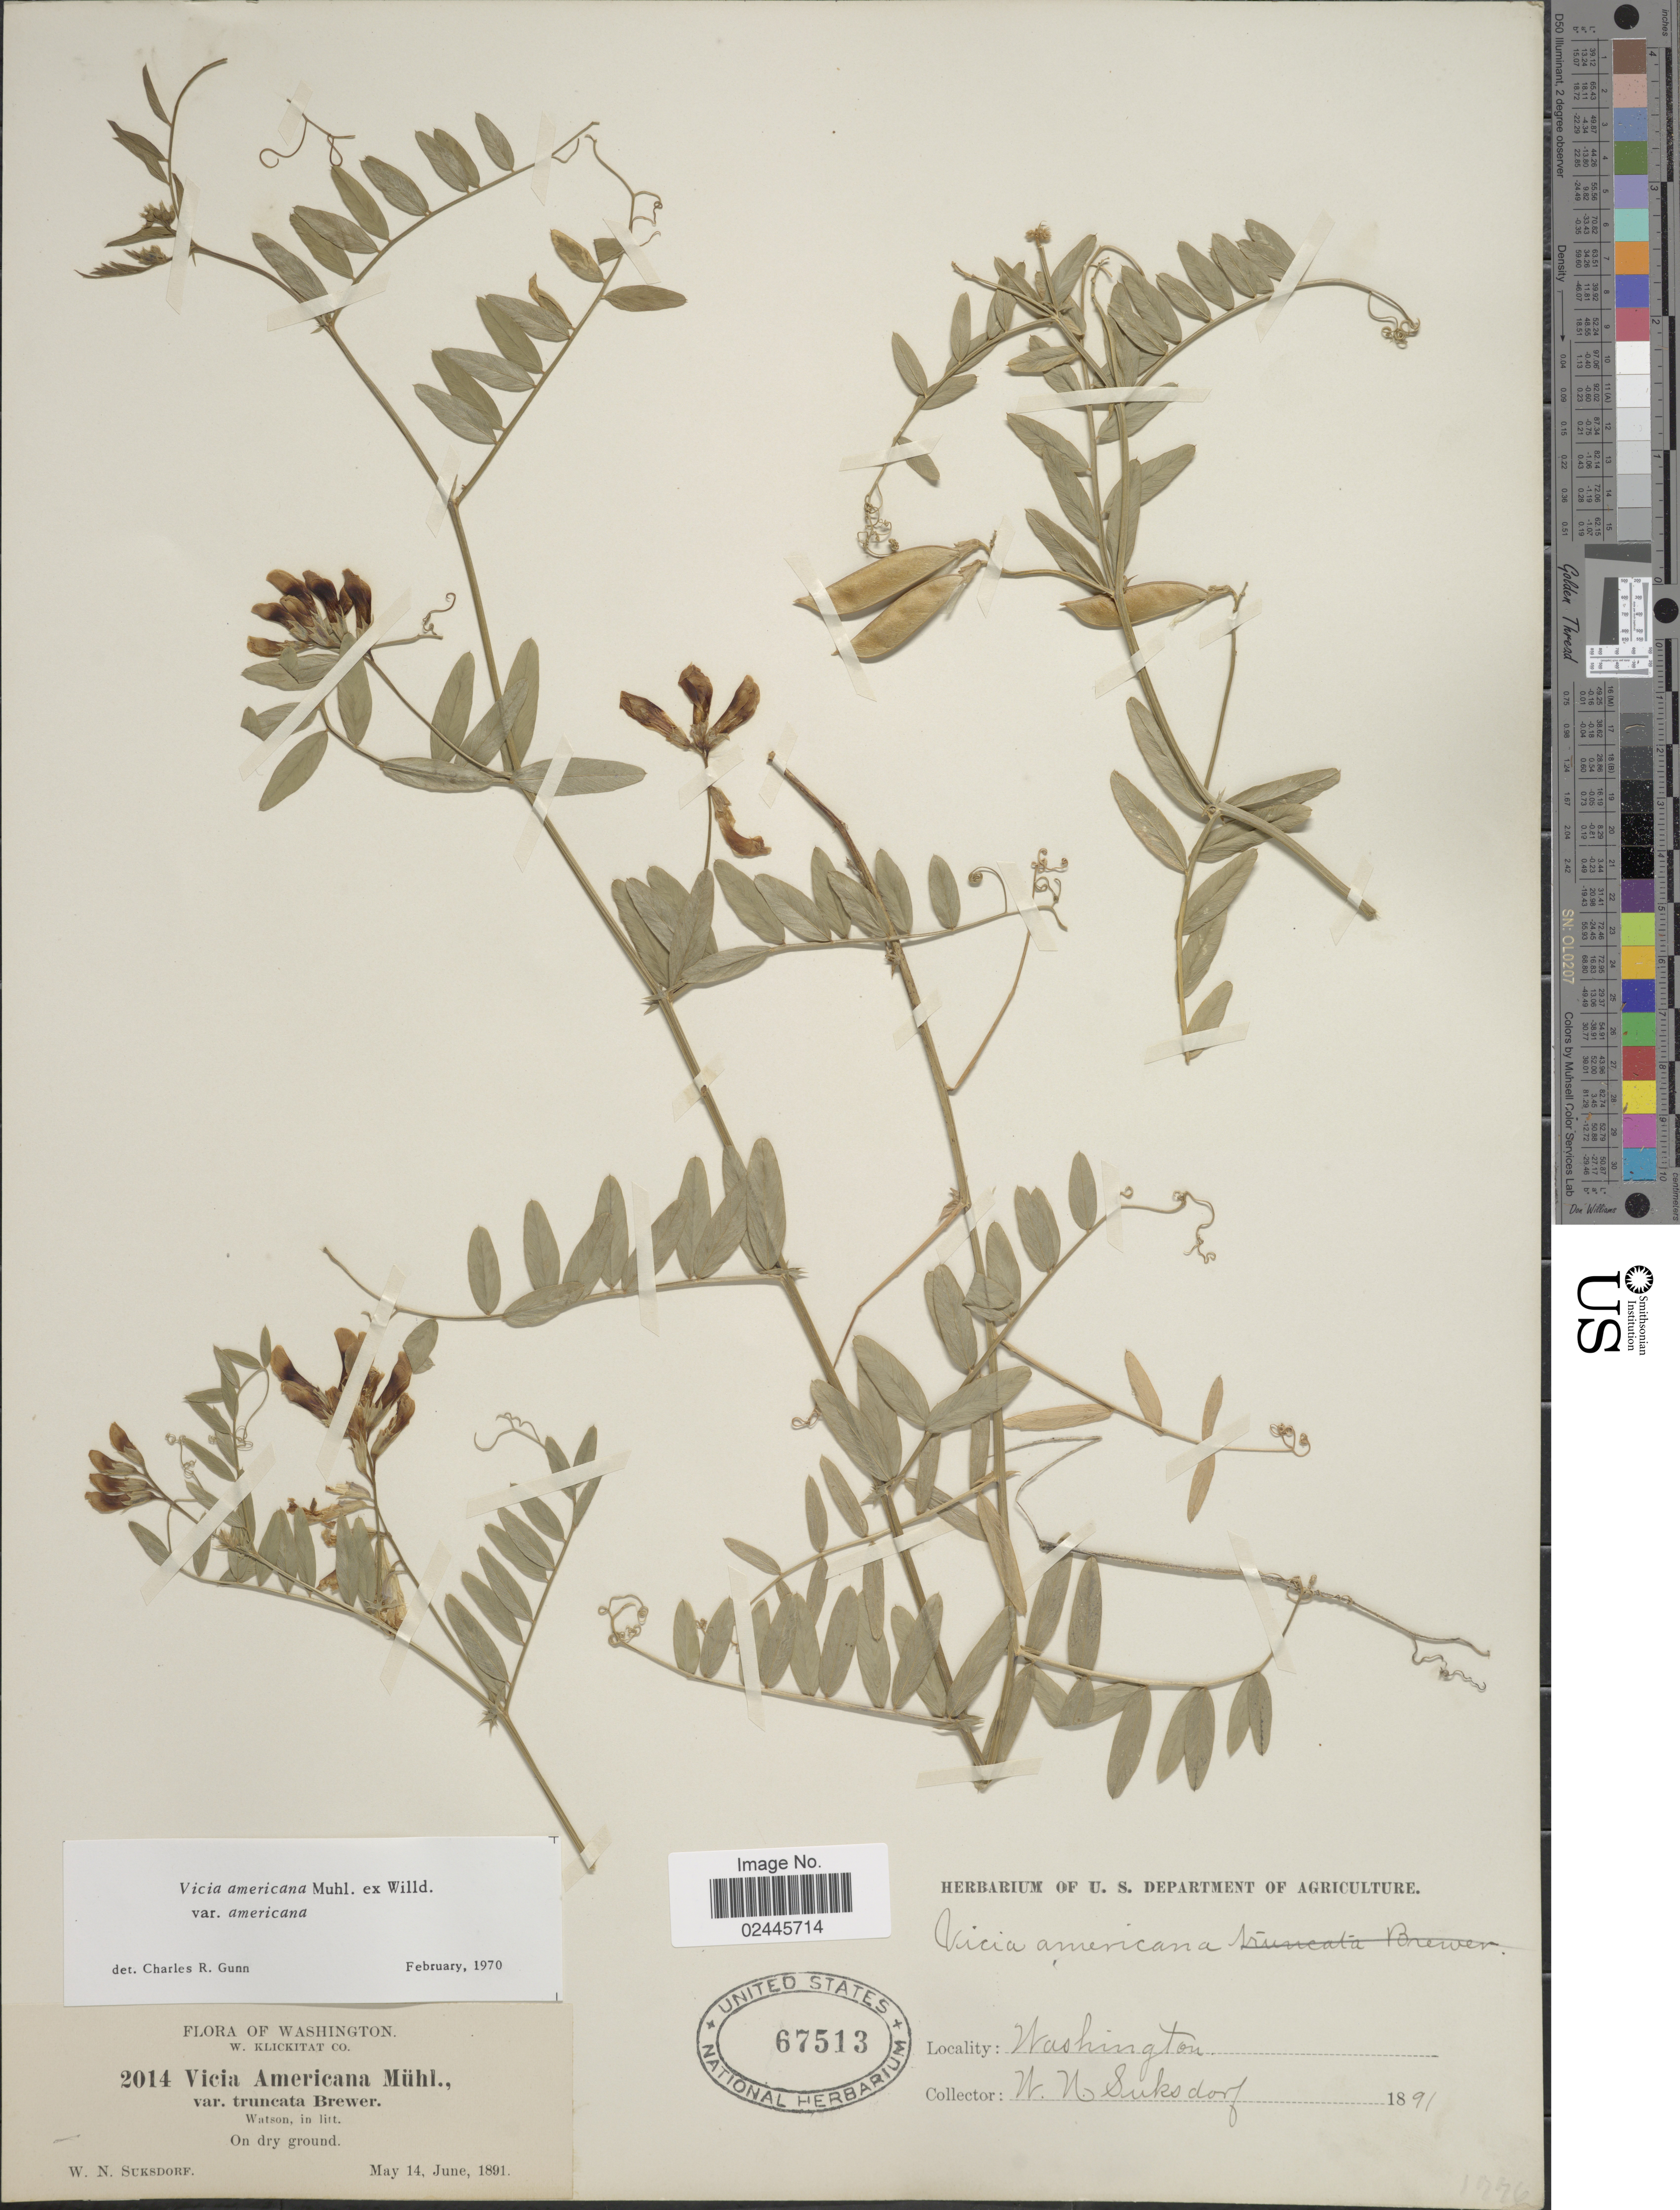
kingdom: Plantae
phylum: Tracheophyta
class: Magnoliopsida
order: Fabales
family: Fabaceae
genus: Vicia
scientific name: Vicia americana var. americana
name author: Muhl. ex Willd.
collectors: W. N. Suksdorf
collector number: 2014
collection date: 1891-05-14/1891-06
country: United States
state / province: Washington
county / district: Klickitat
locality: W. Klickitat Co.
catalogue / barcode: US 67513